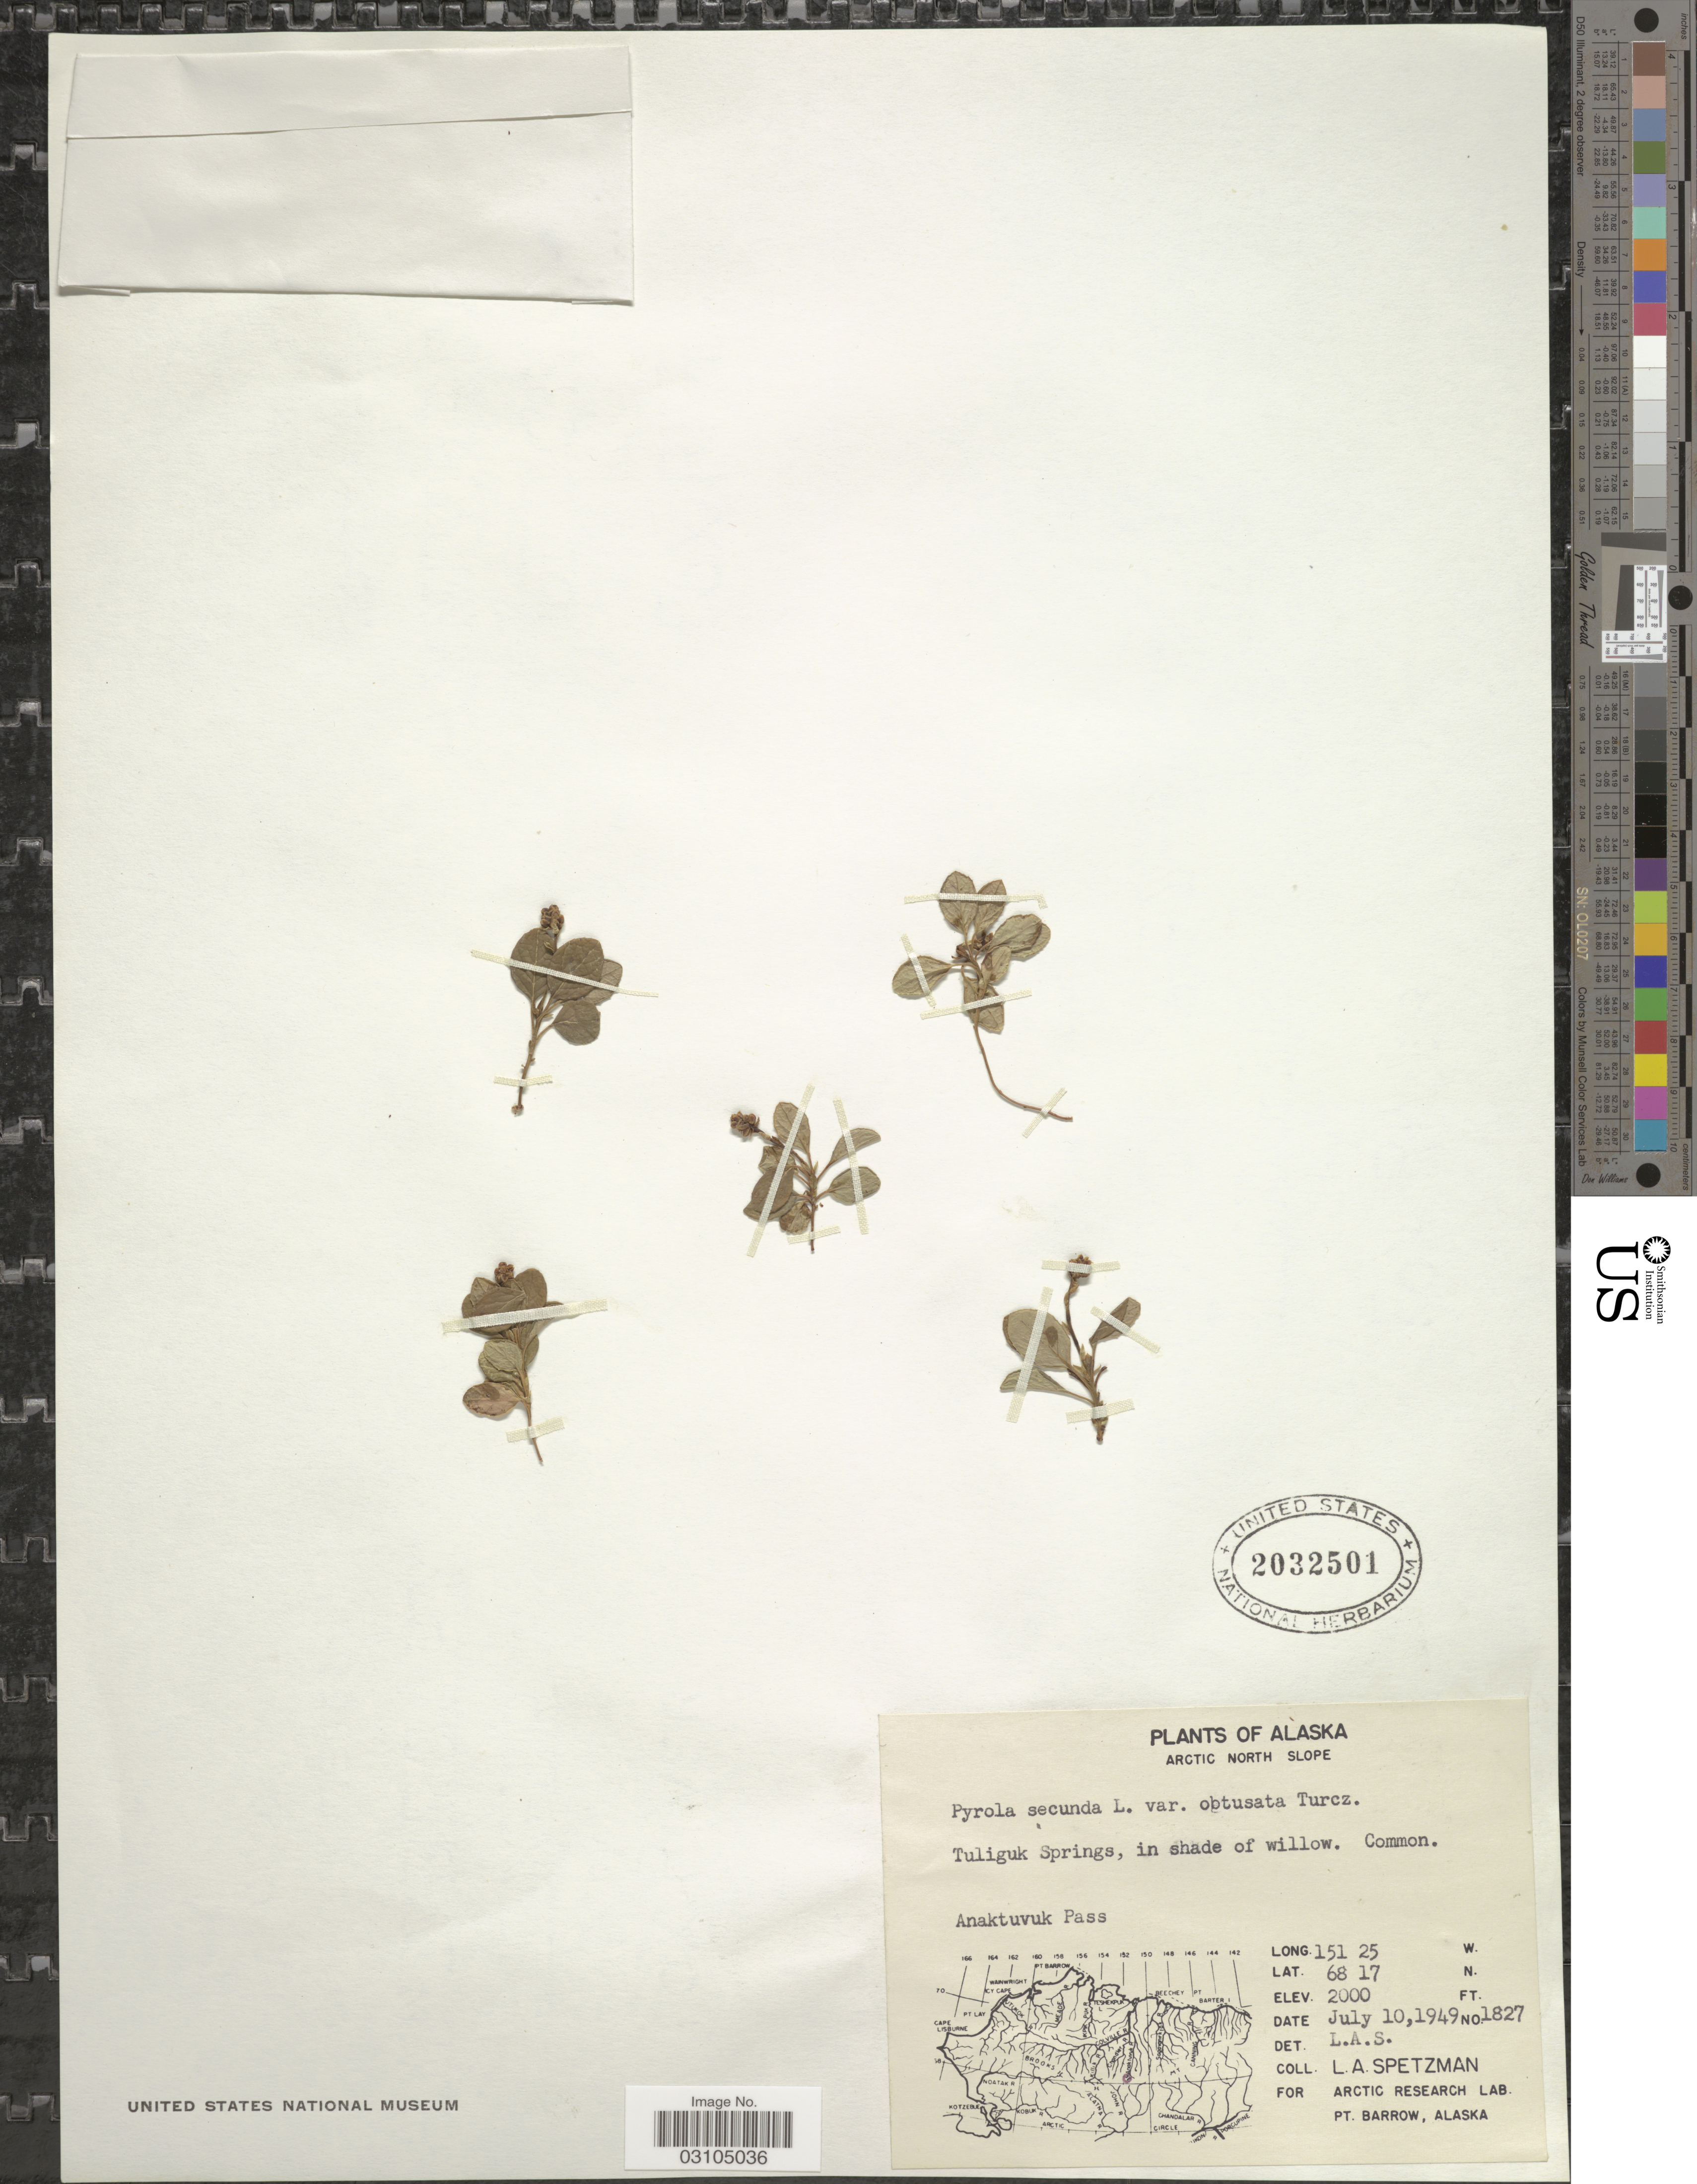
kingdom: Plantae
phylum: Tracheophyta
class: Magnoliopsida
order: Ericales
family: Ericaceae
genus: Orthilia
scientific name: Orthilia secunda var. obtusata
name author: (Turcz.) House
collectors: L. Spetzman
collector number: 1827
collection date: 1949-07-10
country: United States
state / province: Alaska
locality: Arctic North Slope, Anaktuvuk Pass, Tuliguk Springs,in shade of willow.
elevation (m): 610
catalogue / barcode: US 2032501